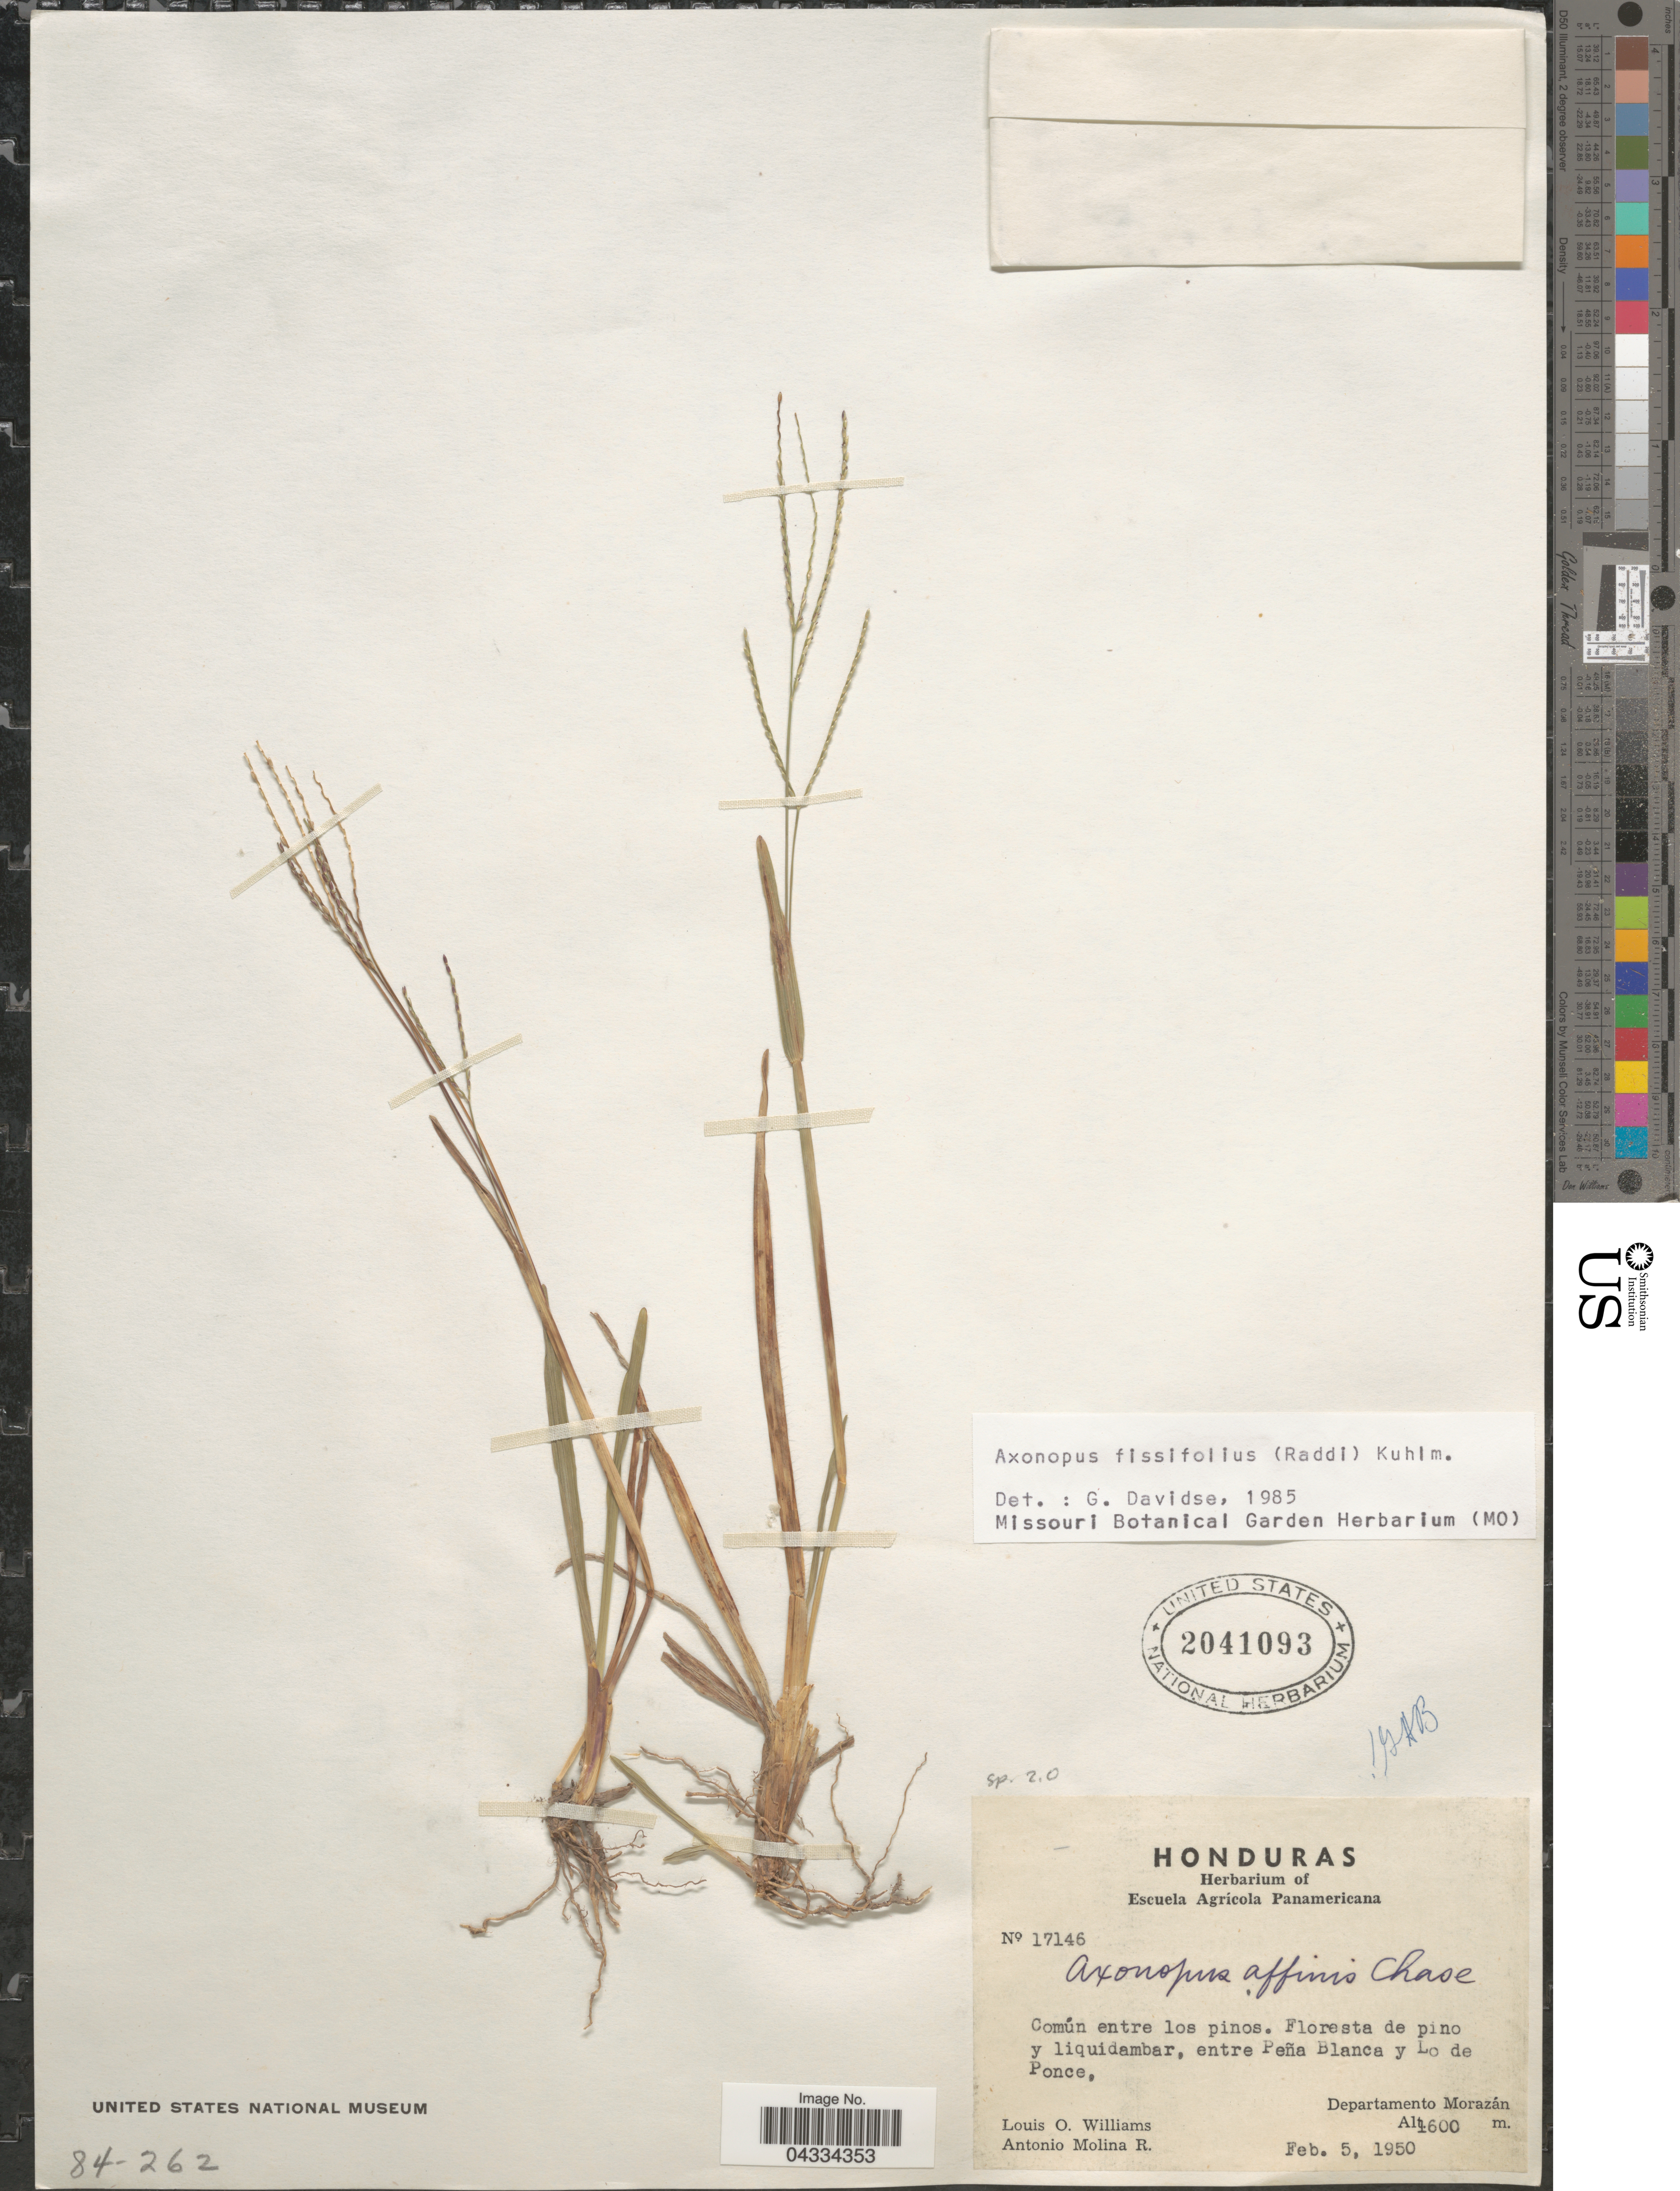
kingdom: Plantae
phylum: Tracheophyta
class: Liliopsida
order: Poales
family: Poaceae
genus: Axonopus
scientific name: Axonopus fissifolius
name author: (Raddi) Kuhlm.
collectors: L. O. Williams & A. Molina R.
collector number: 17146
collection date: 1950-02-05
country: Honduras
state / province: Fco. Morazán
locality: Entre Peña Blanca y Lo de Ponce, Departamento Morazán.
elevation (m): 1600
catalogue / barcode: US 2041093